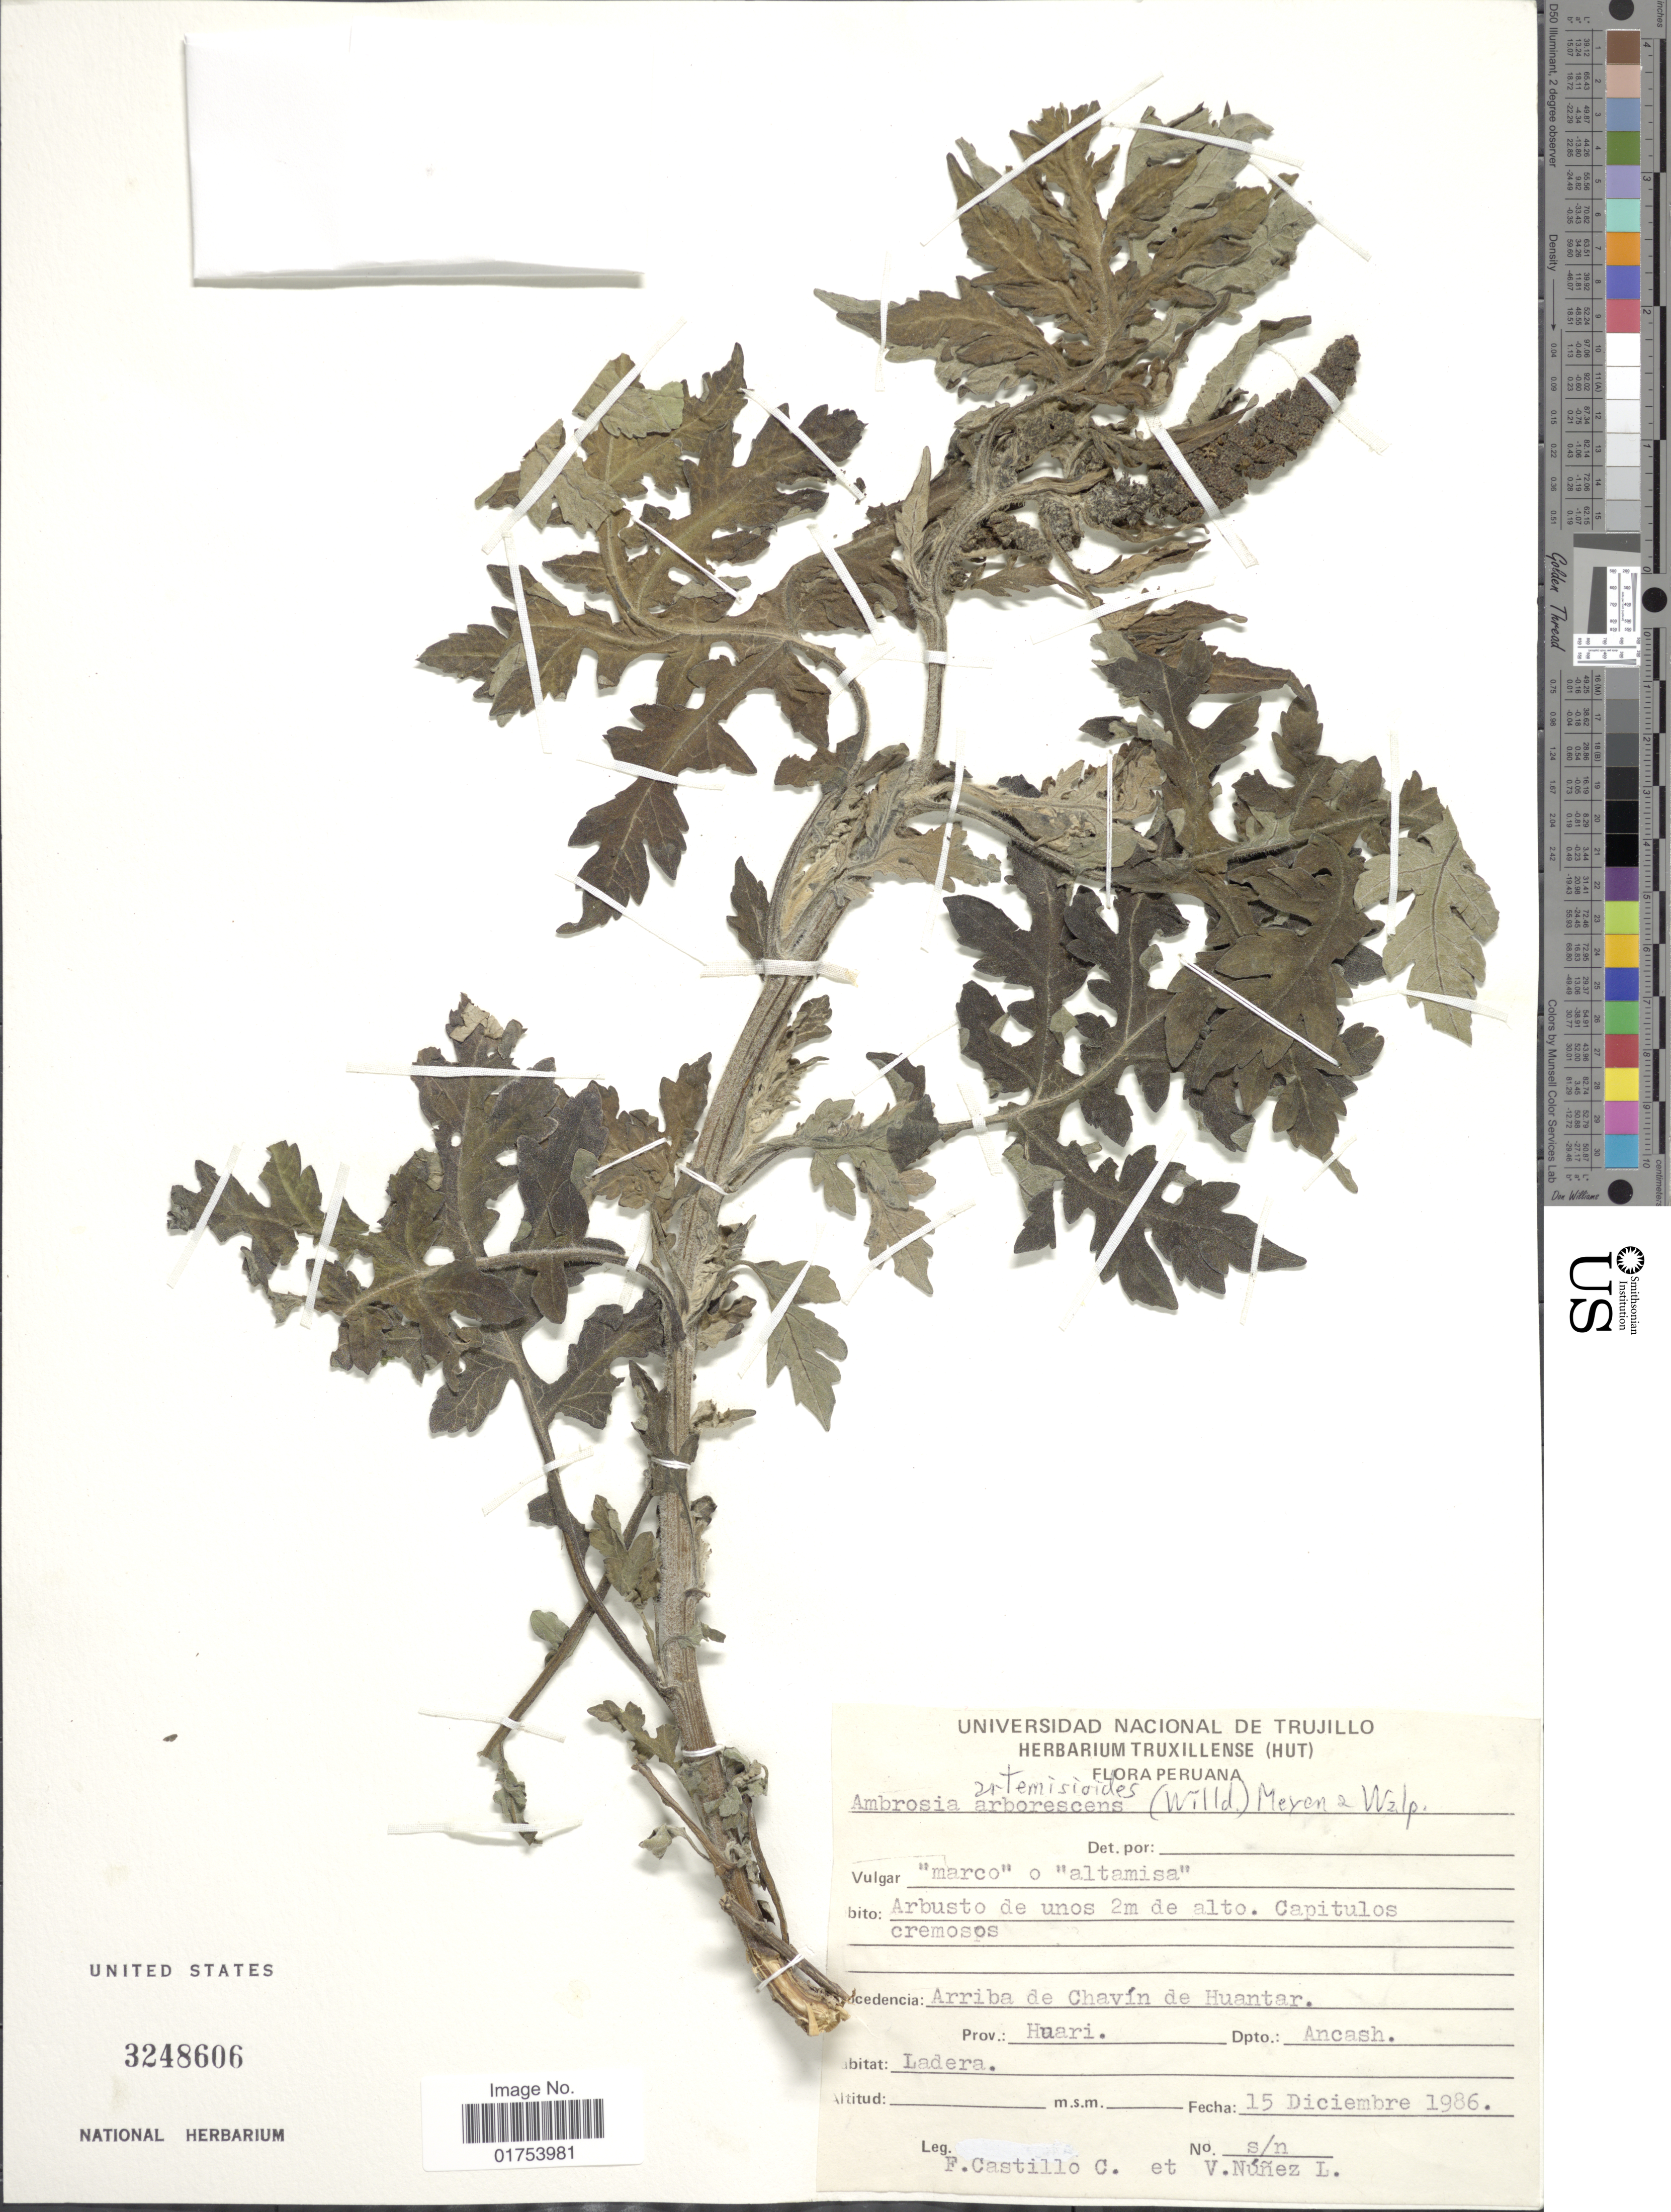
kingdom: Plantae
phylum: Tracheophyta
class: Magnoliopsida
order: Asterales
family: Asteraceae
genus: Ambrosia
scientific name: Ambrosia arborescens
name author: Mill.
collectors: F. Castillo C. & V. Núñez L.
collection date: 1986-12-15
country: Peru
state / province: Ancash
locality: Procedencia: Arriba de Chavin de Huantar, Prov.: Huari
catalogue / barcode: US 3248606